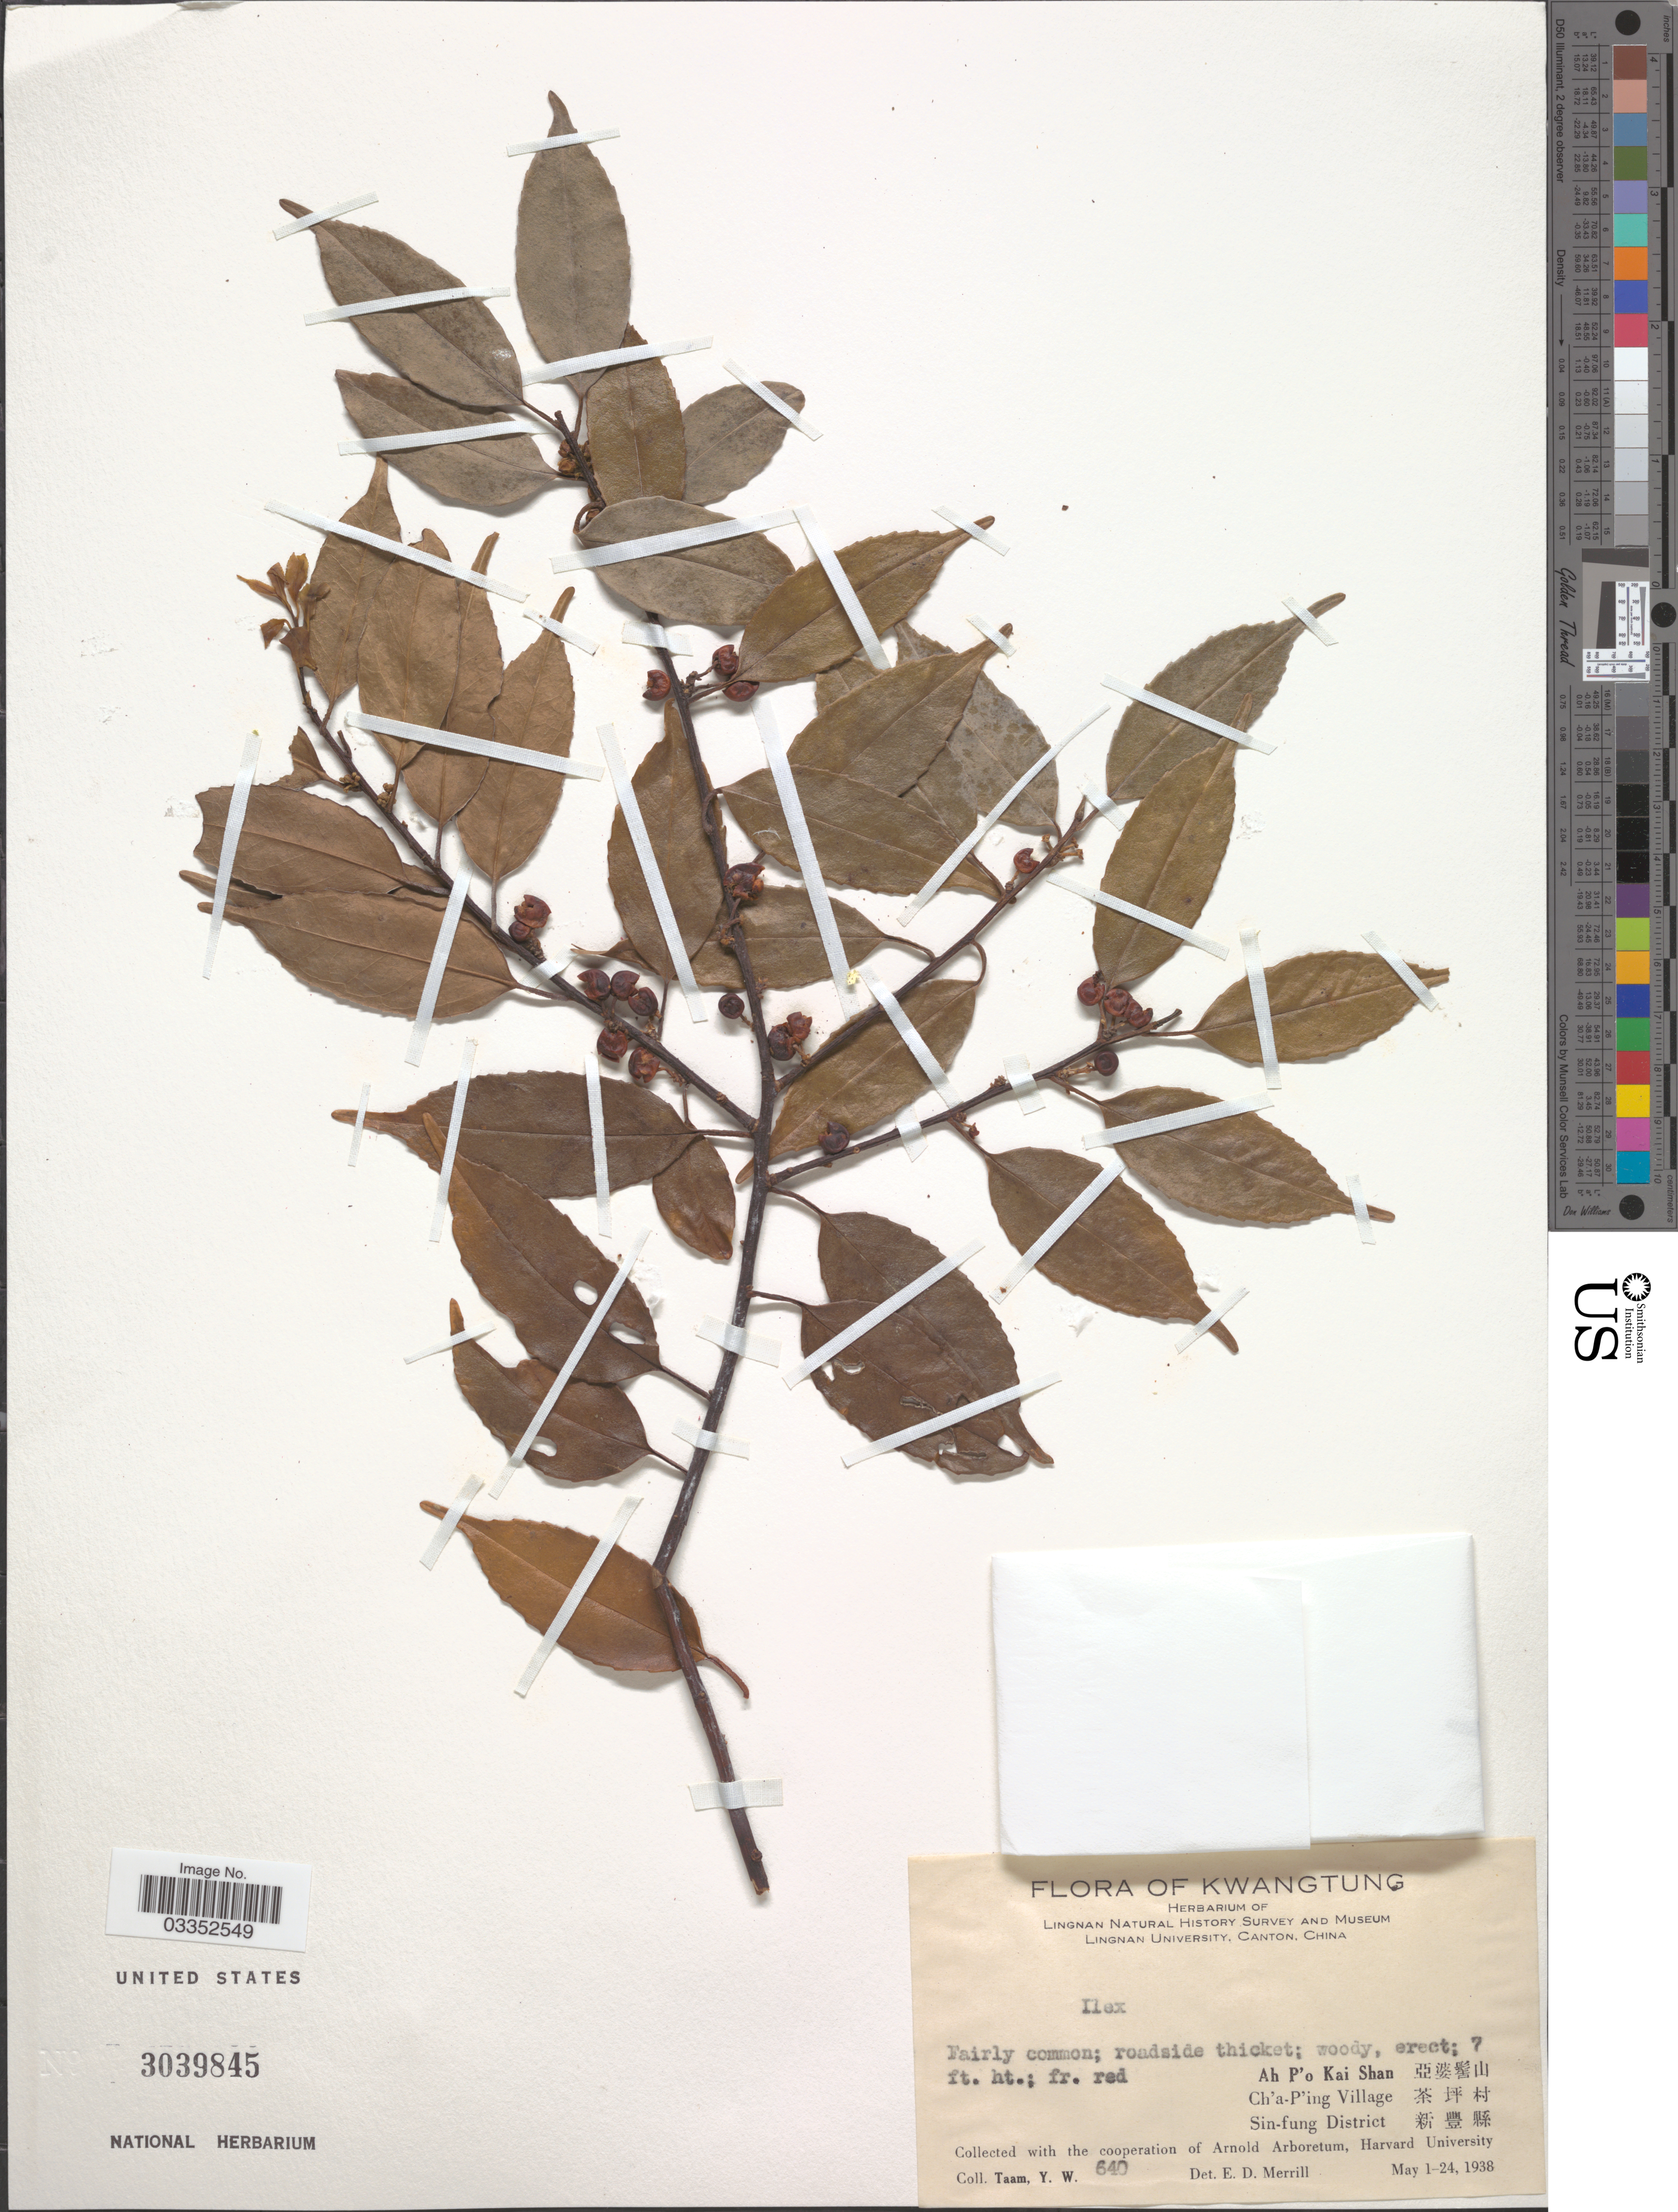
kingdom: Plantae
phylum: Tracheophyta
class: Magnoliopsida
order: Aquifoliales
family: Aquifoliaceae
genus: Ilex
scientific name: Ilex sp.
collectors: Y. W. Taam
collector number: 640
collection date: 1938-05-01/1938-05-24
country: China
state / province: Guangdong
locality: Kwangtung, Ah P'o Kai Shan X, Ch'a-P'ing Village X, Sin-fung District X.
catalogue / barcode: US 3039845